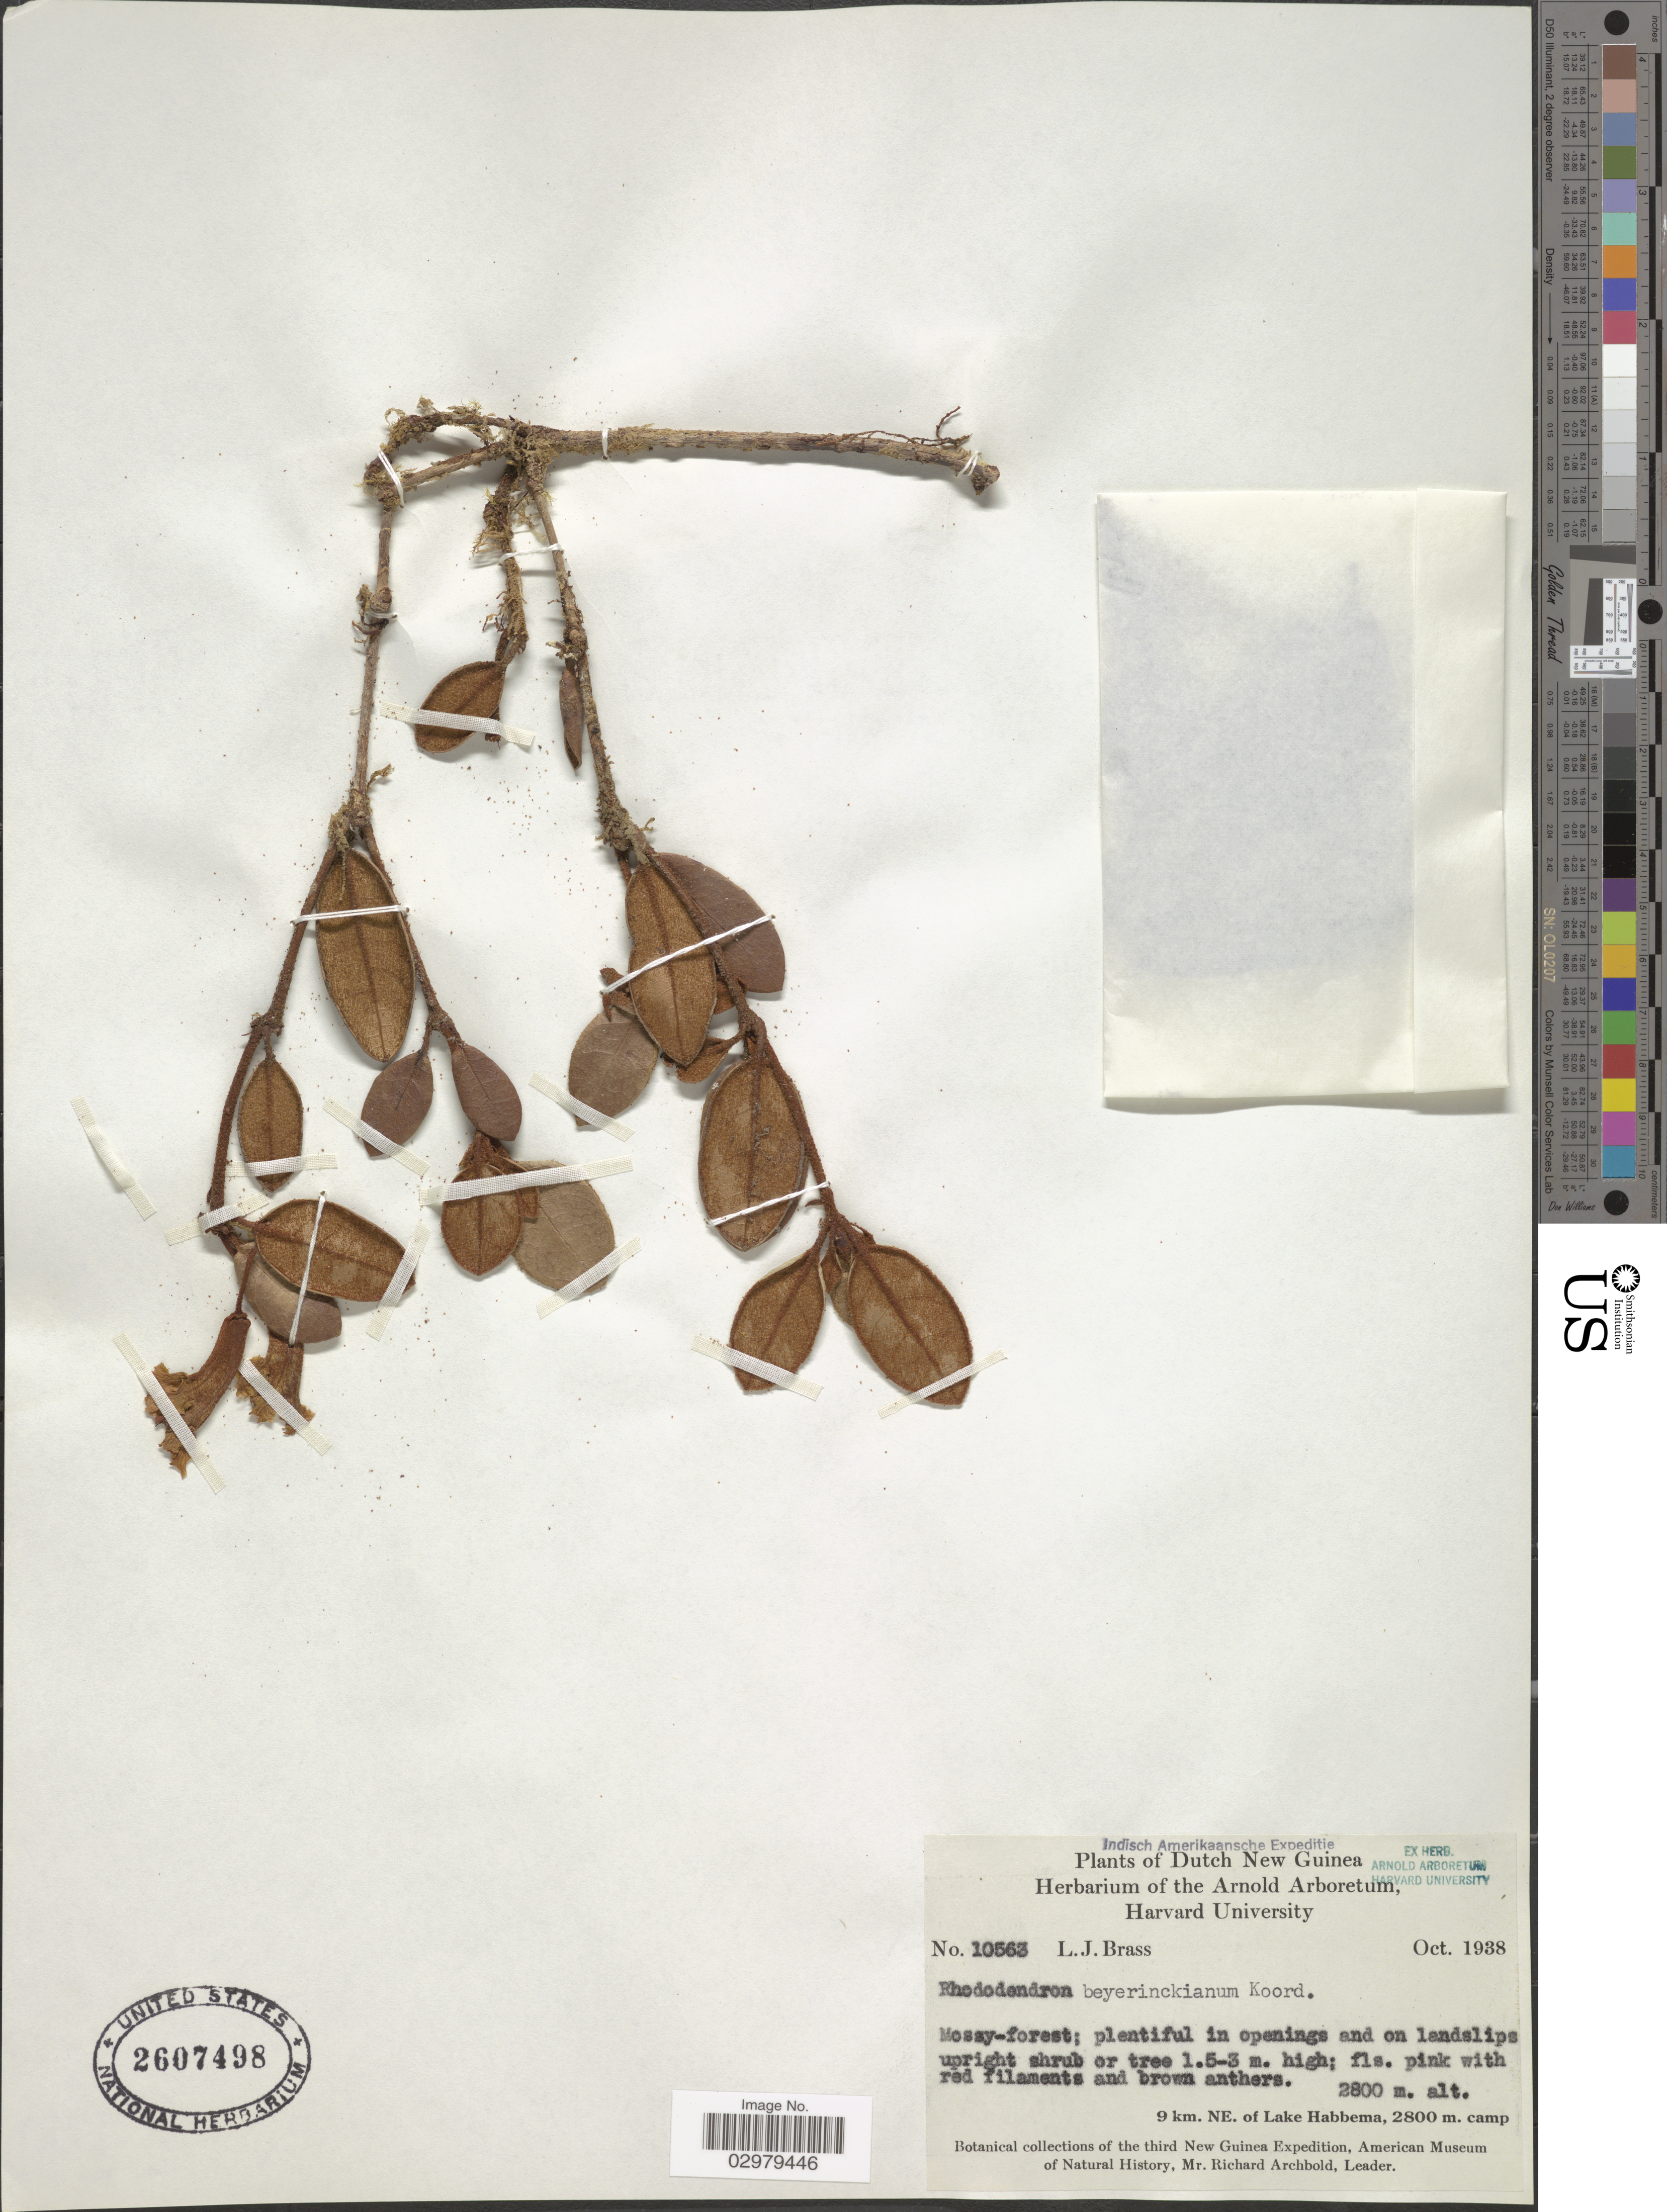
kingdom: Plantae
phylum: Tracheophyta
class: Magnoliopsida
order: Ericales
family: Ericaceae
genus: Rhododendron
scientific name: Rhododendron beyerinckianum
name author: Koord.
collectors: L. J. Brass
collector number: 10563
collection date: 1938-10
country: Indonesia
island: New Guinea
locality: Dutch New Guinea. 9 km. NE. of Lake Habbema.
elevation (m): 2800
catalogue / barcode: US 2607498